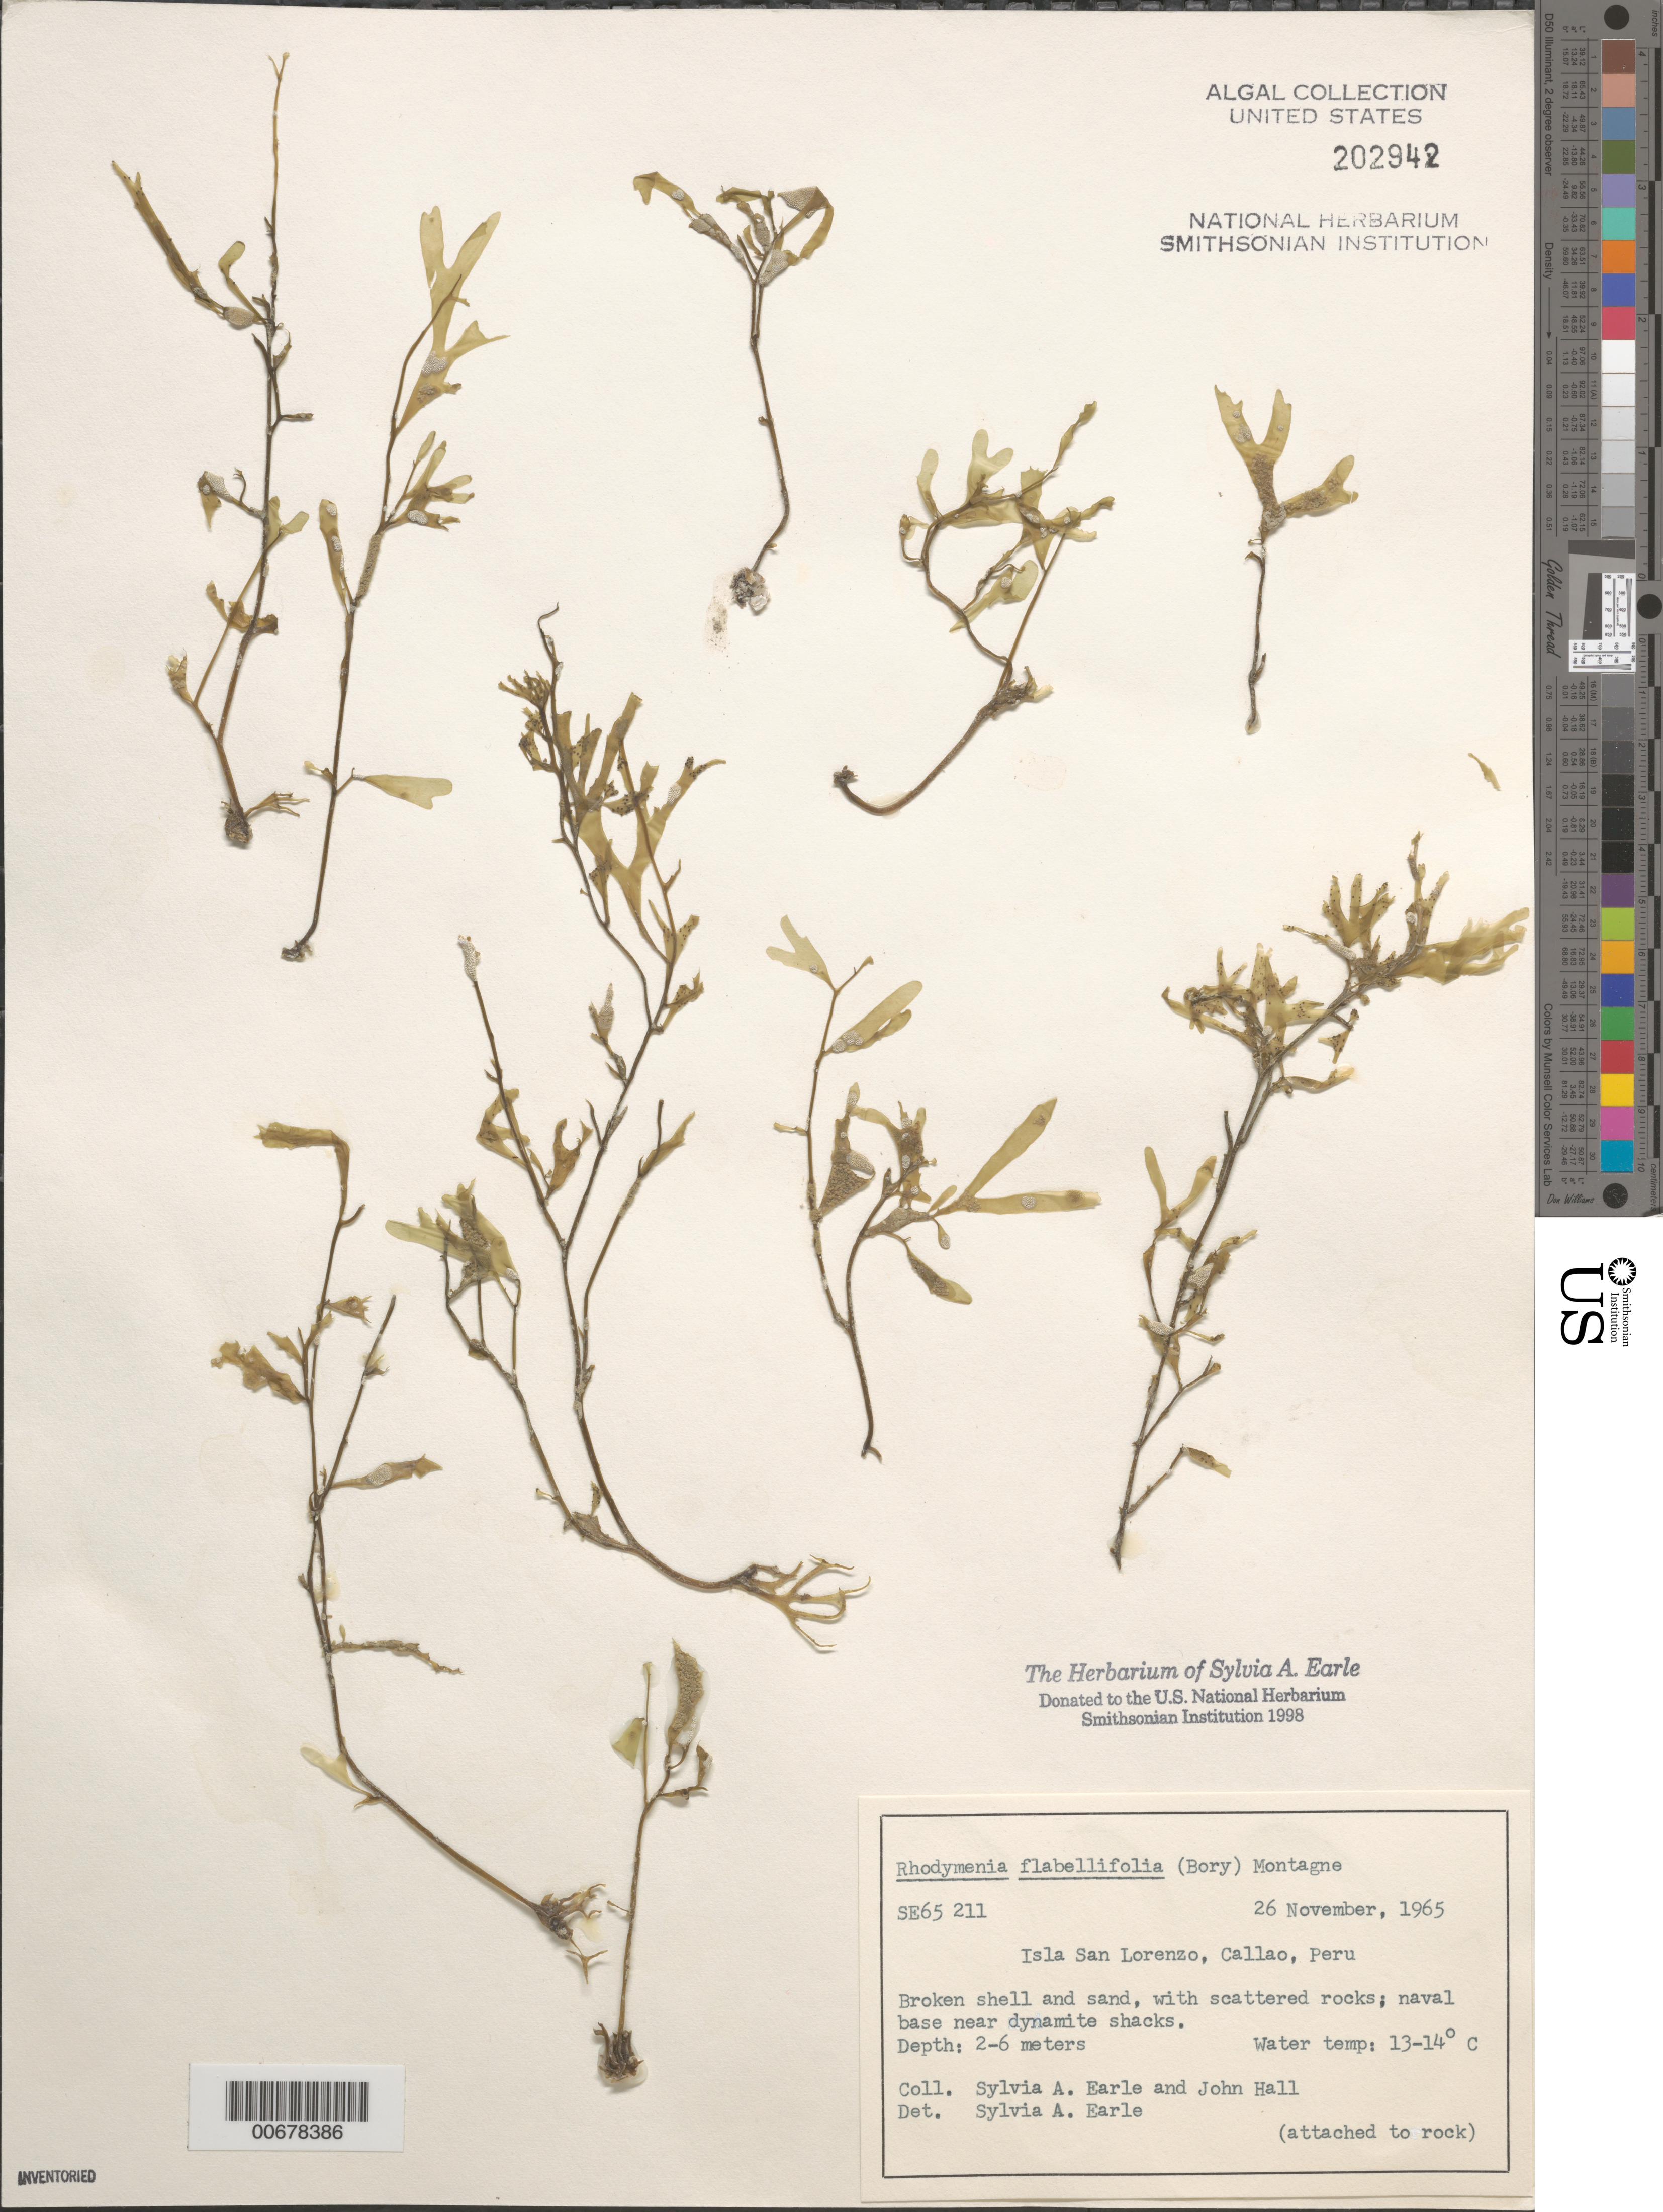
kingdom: Plantae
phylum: Rhodophyta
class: Florideophyceae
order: Rhodymeniales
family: Rhodymeniaceae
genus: Rhodymenia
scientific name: Rhodymenia flabellifolia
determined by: Earle, S. A.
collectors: S. A. Earle & J. Hall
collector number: SE 65211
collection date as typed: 26 Nov 1965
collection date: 1965-11-26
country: Peru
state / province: Callao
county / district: Callao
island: Isla San Lorenzo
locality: Callao, naval base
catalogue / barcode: US 202942